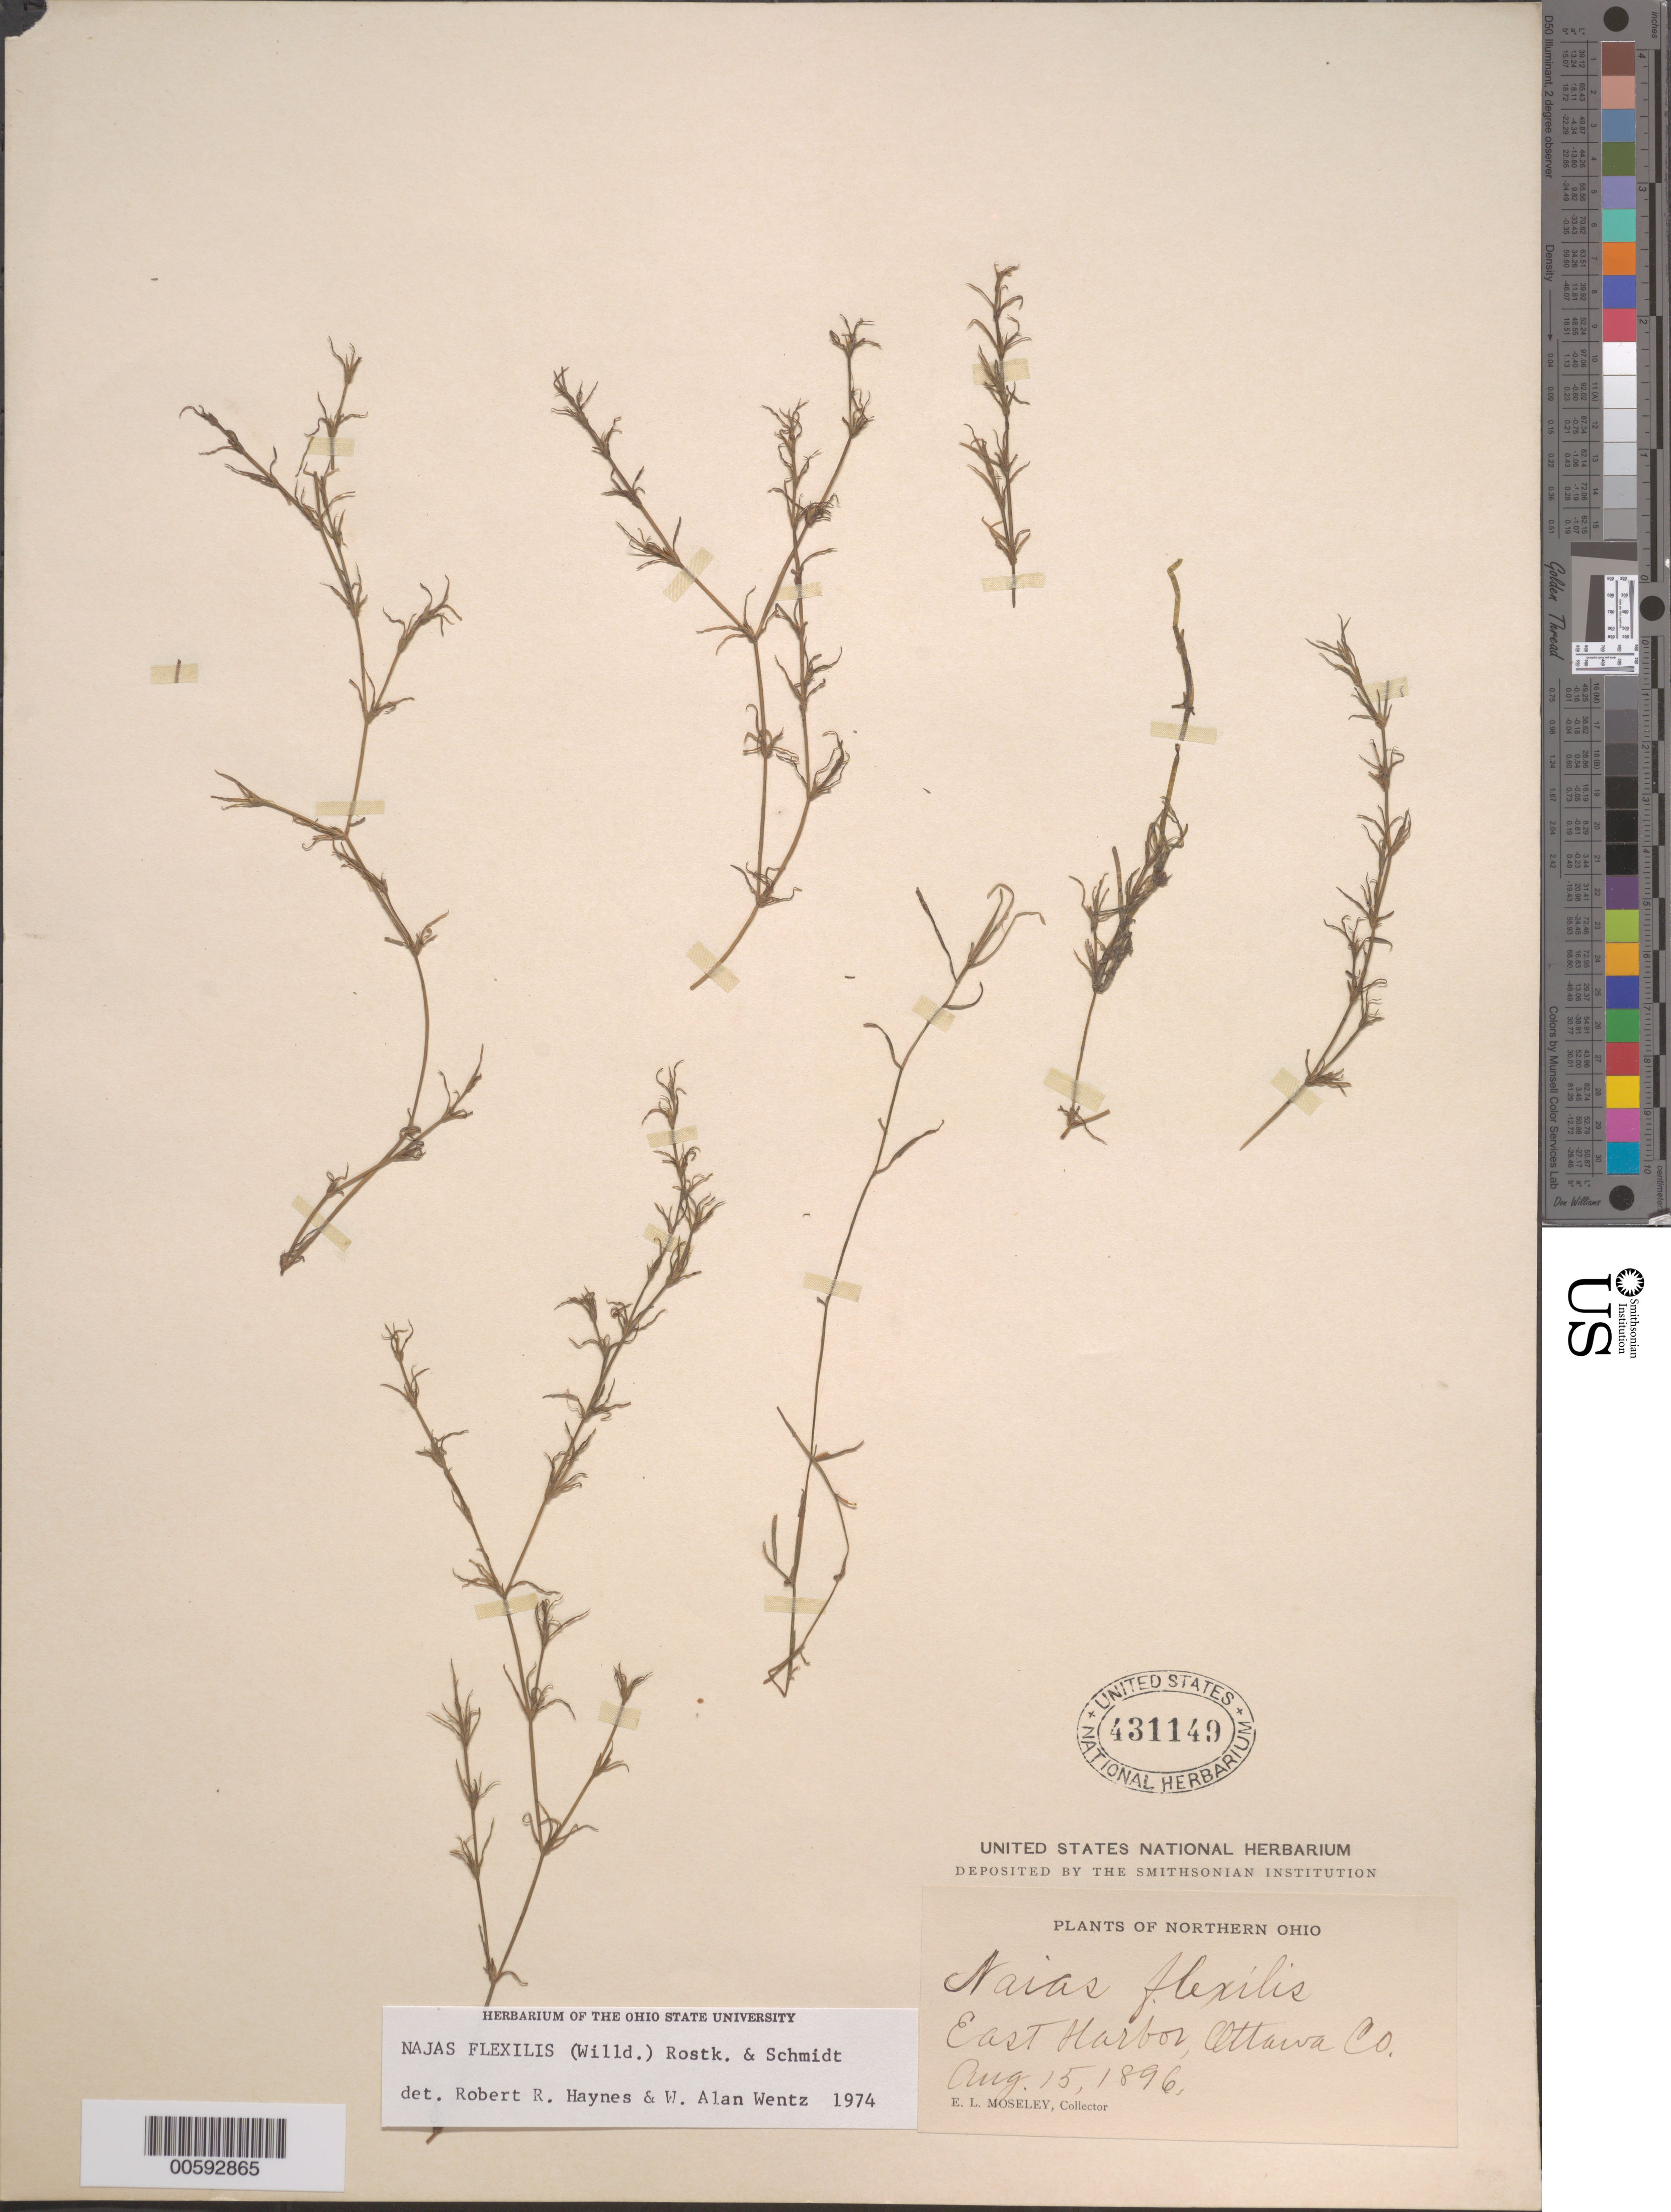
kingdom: Plantae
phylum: Tracheophyta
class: Liliopsida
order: Alismatales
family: Hydrocharitaceae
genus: Najas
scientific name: Najas flexilis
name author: (Willd.) Rostk. & Schmidt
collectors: E. Moseley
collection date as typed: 15 Aug 1896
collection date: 1896-08-15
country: United States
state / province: Ohio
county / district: Ottawa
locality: East Harbor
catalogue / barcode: US 431149